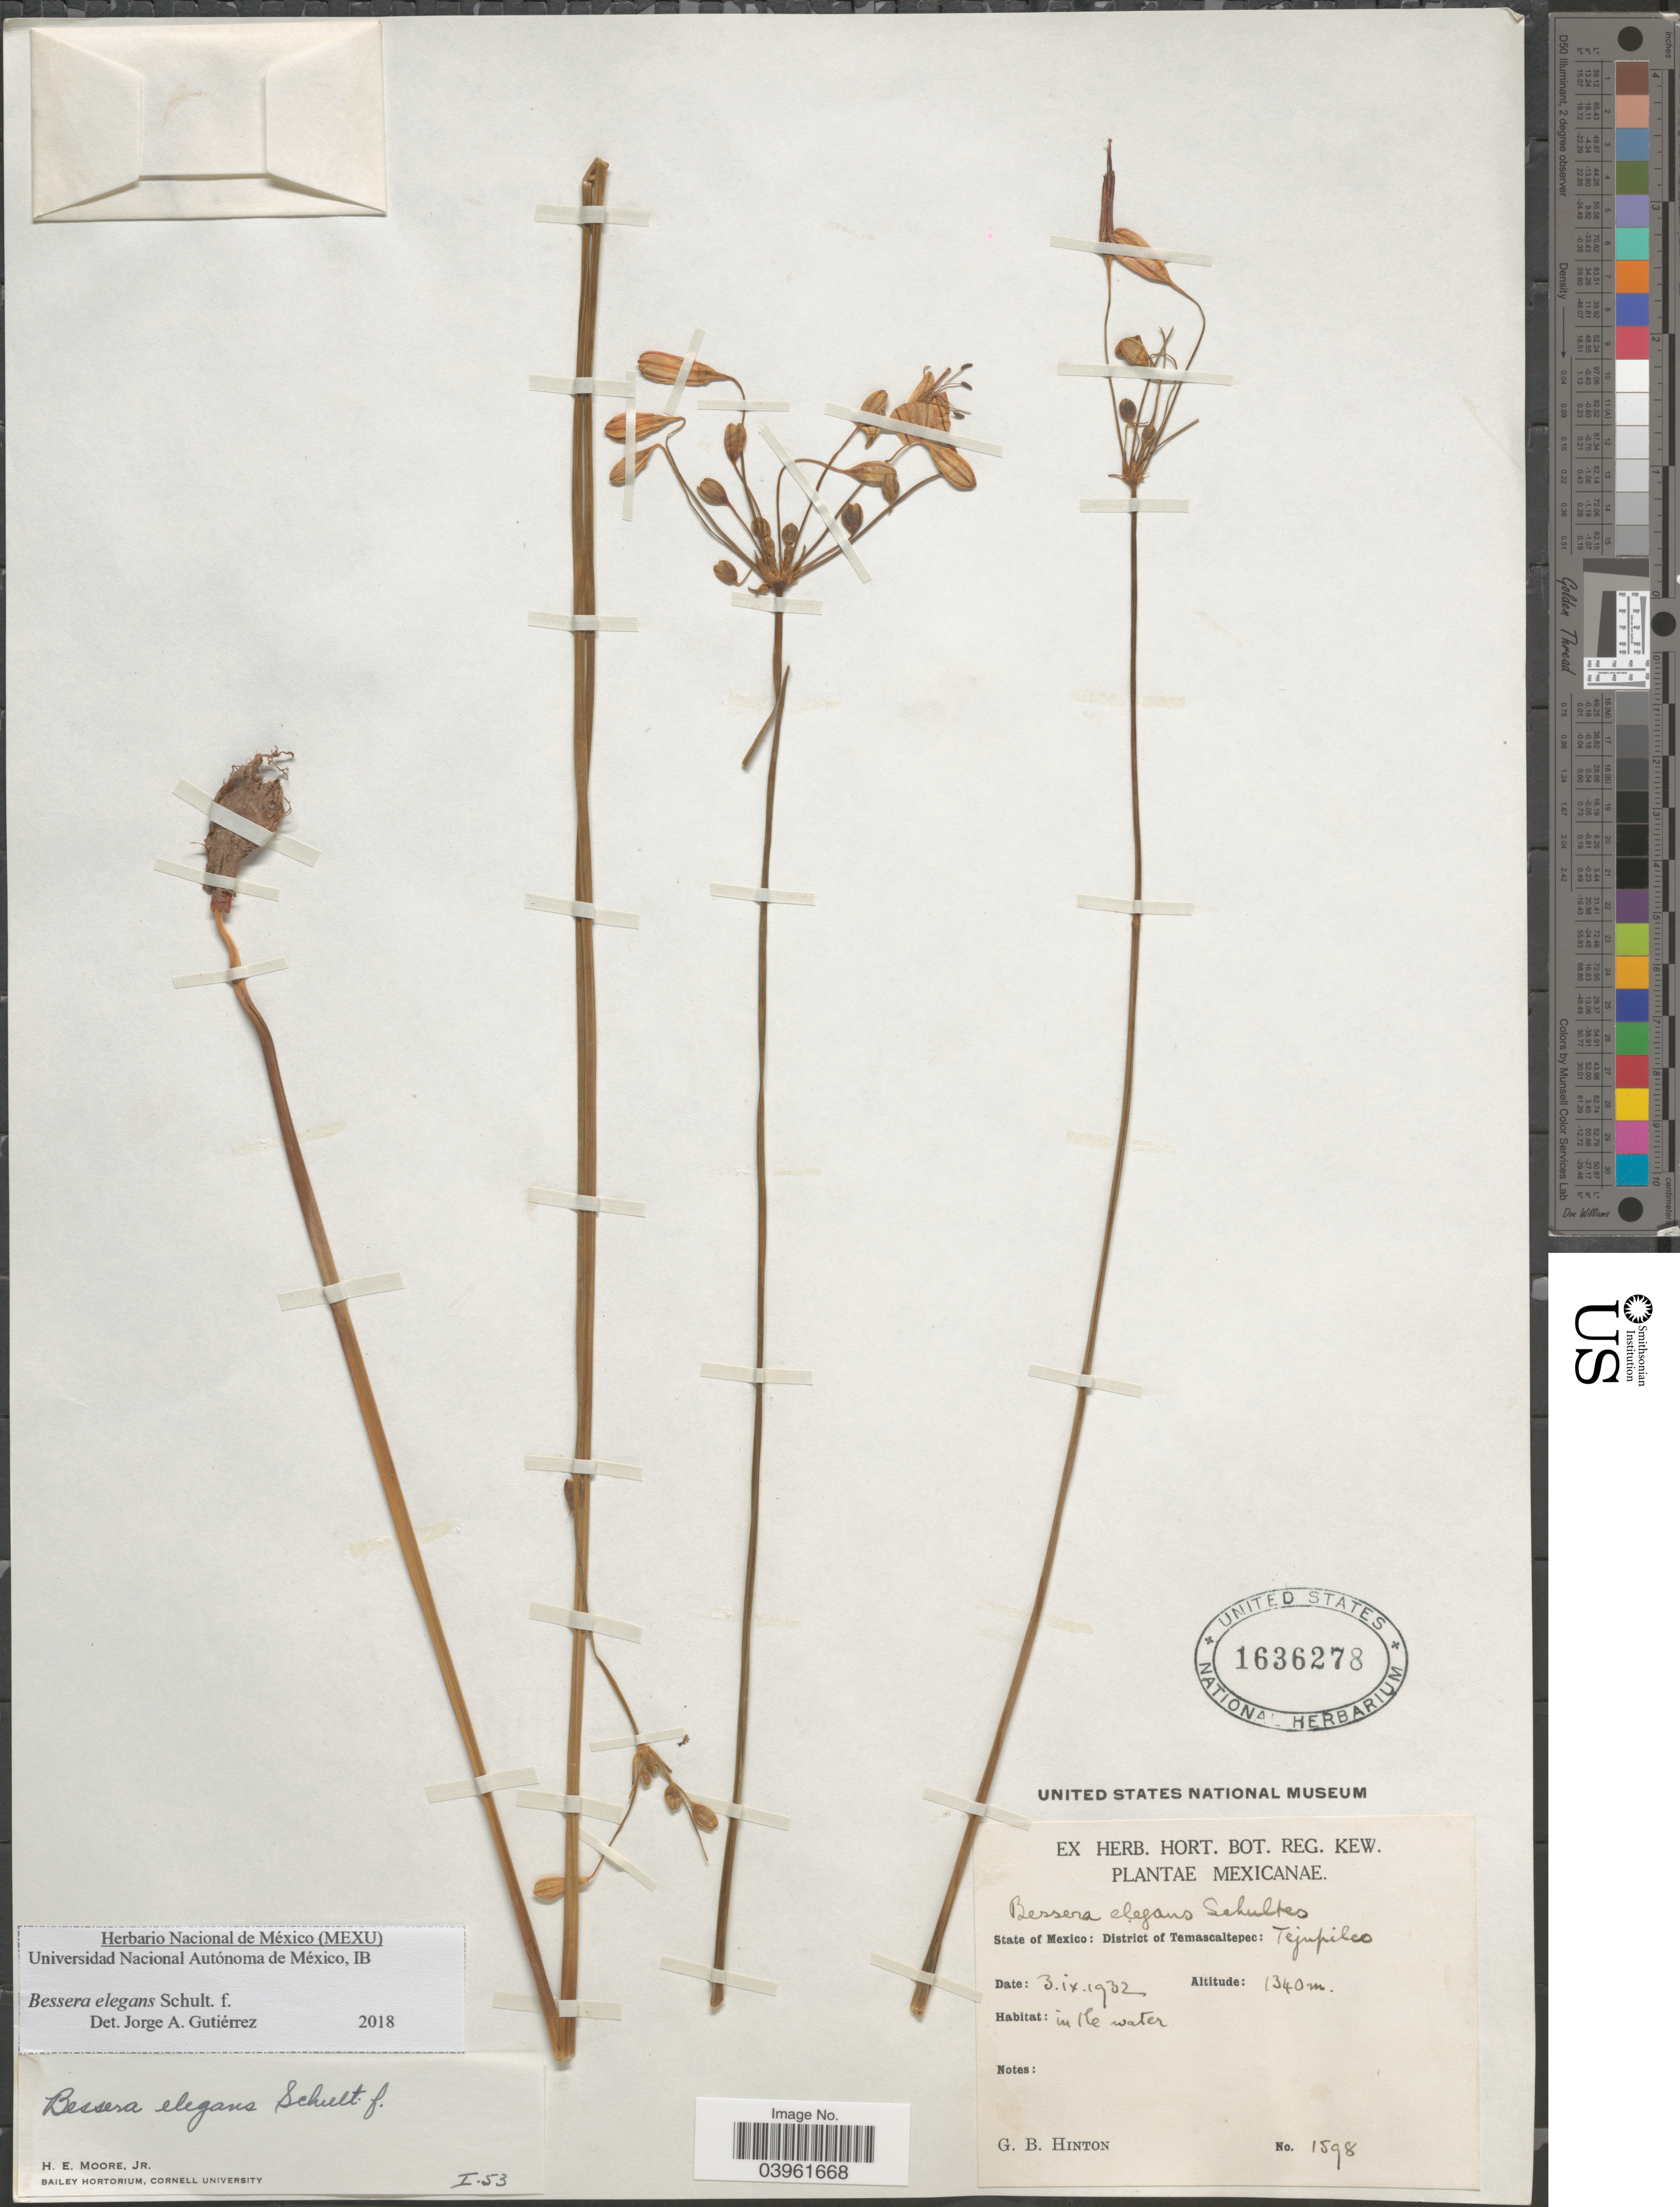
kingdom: Plantae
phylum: Tracheophyta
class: Liliopsida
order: Asparagales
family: Asparagaceae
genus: Bessera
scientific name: Bessera elegans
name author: Schult. f.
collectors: G. B. Hinton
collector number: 1598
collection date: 1932-09-03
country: Mexico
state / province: México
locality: District of Temascaltepec: Tejupilco.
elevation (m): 1340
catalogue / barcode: US 1636278